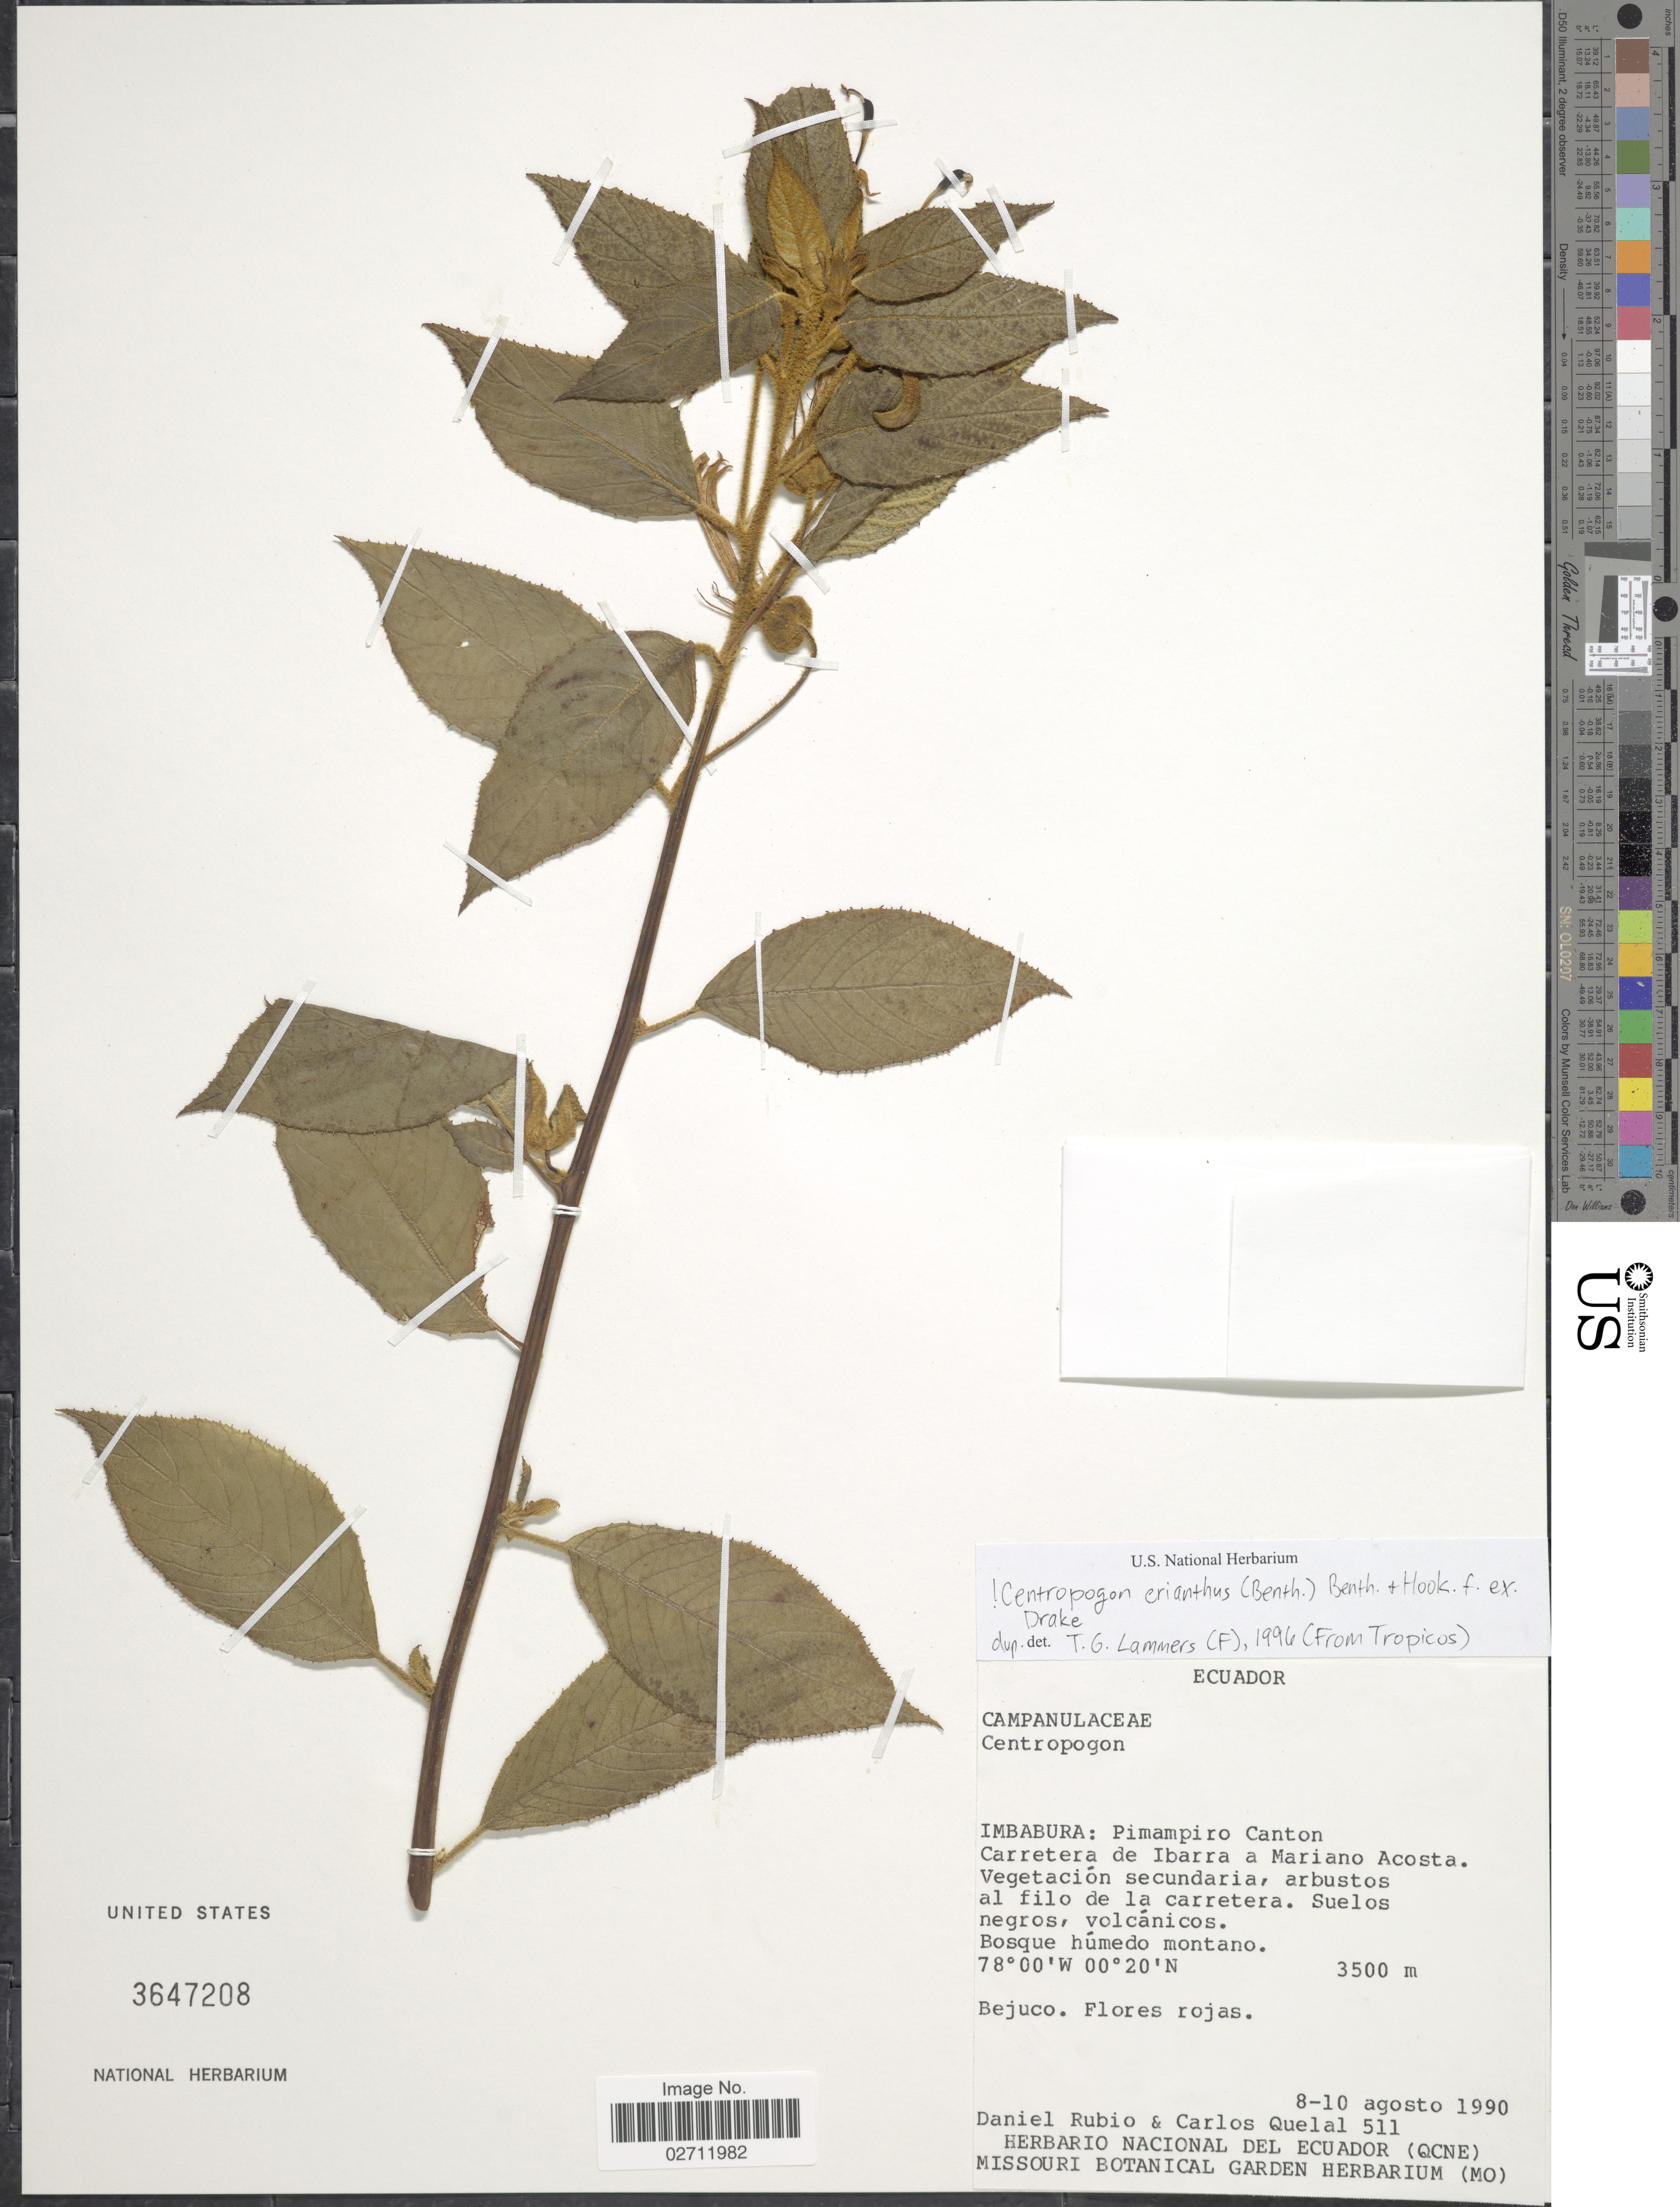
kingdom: Plantae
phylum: Tracheophyta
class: Magnoliopsida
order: Asterales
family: Campanulaceae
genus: Centropogon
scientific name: Centropogon erianthus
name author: (Benth.) Benth. & Hook. f. ex Drake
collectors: D. Rubio & C. Quelal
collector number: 511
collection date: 1990-08-08/1990-08-10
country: Ecuador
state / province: Imbabura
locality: Pimampiro Canton, Carretera de Ibarra a Mariano Acosta.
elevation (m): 3500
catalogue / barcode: US 3647208